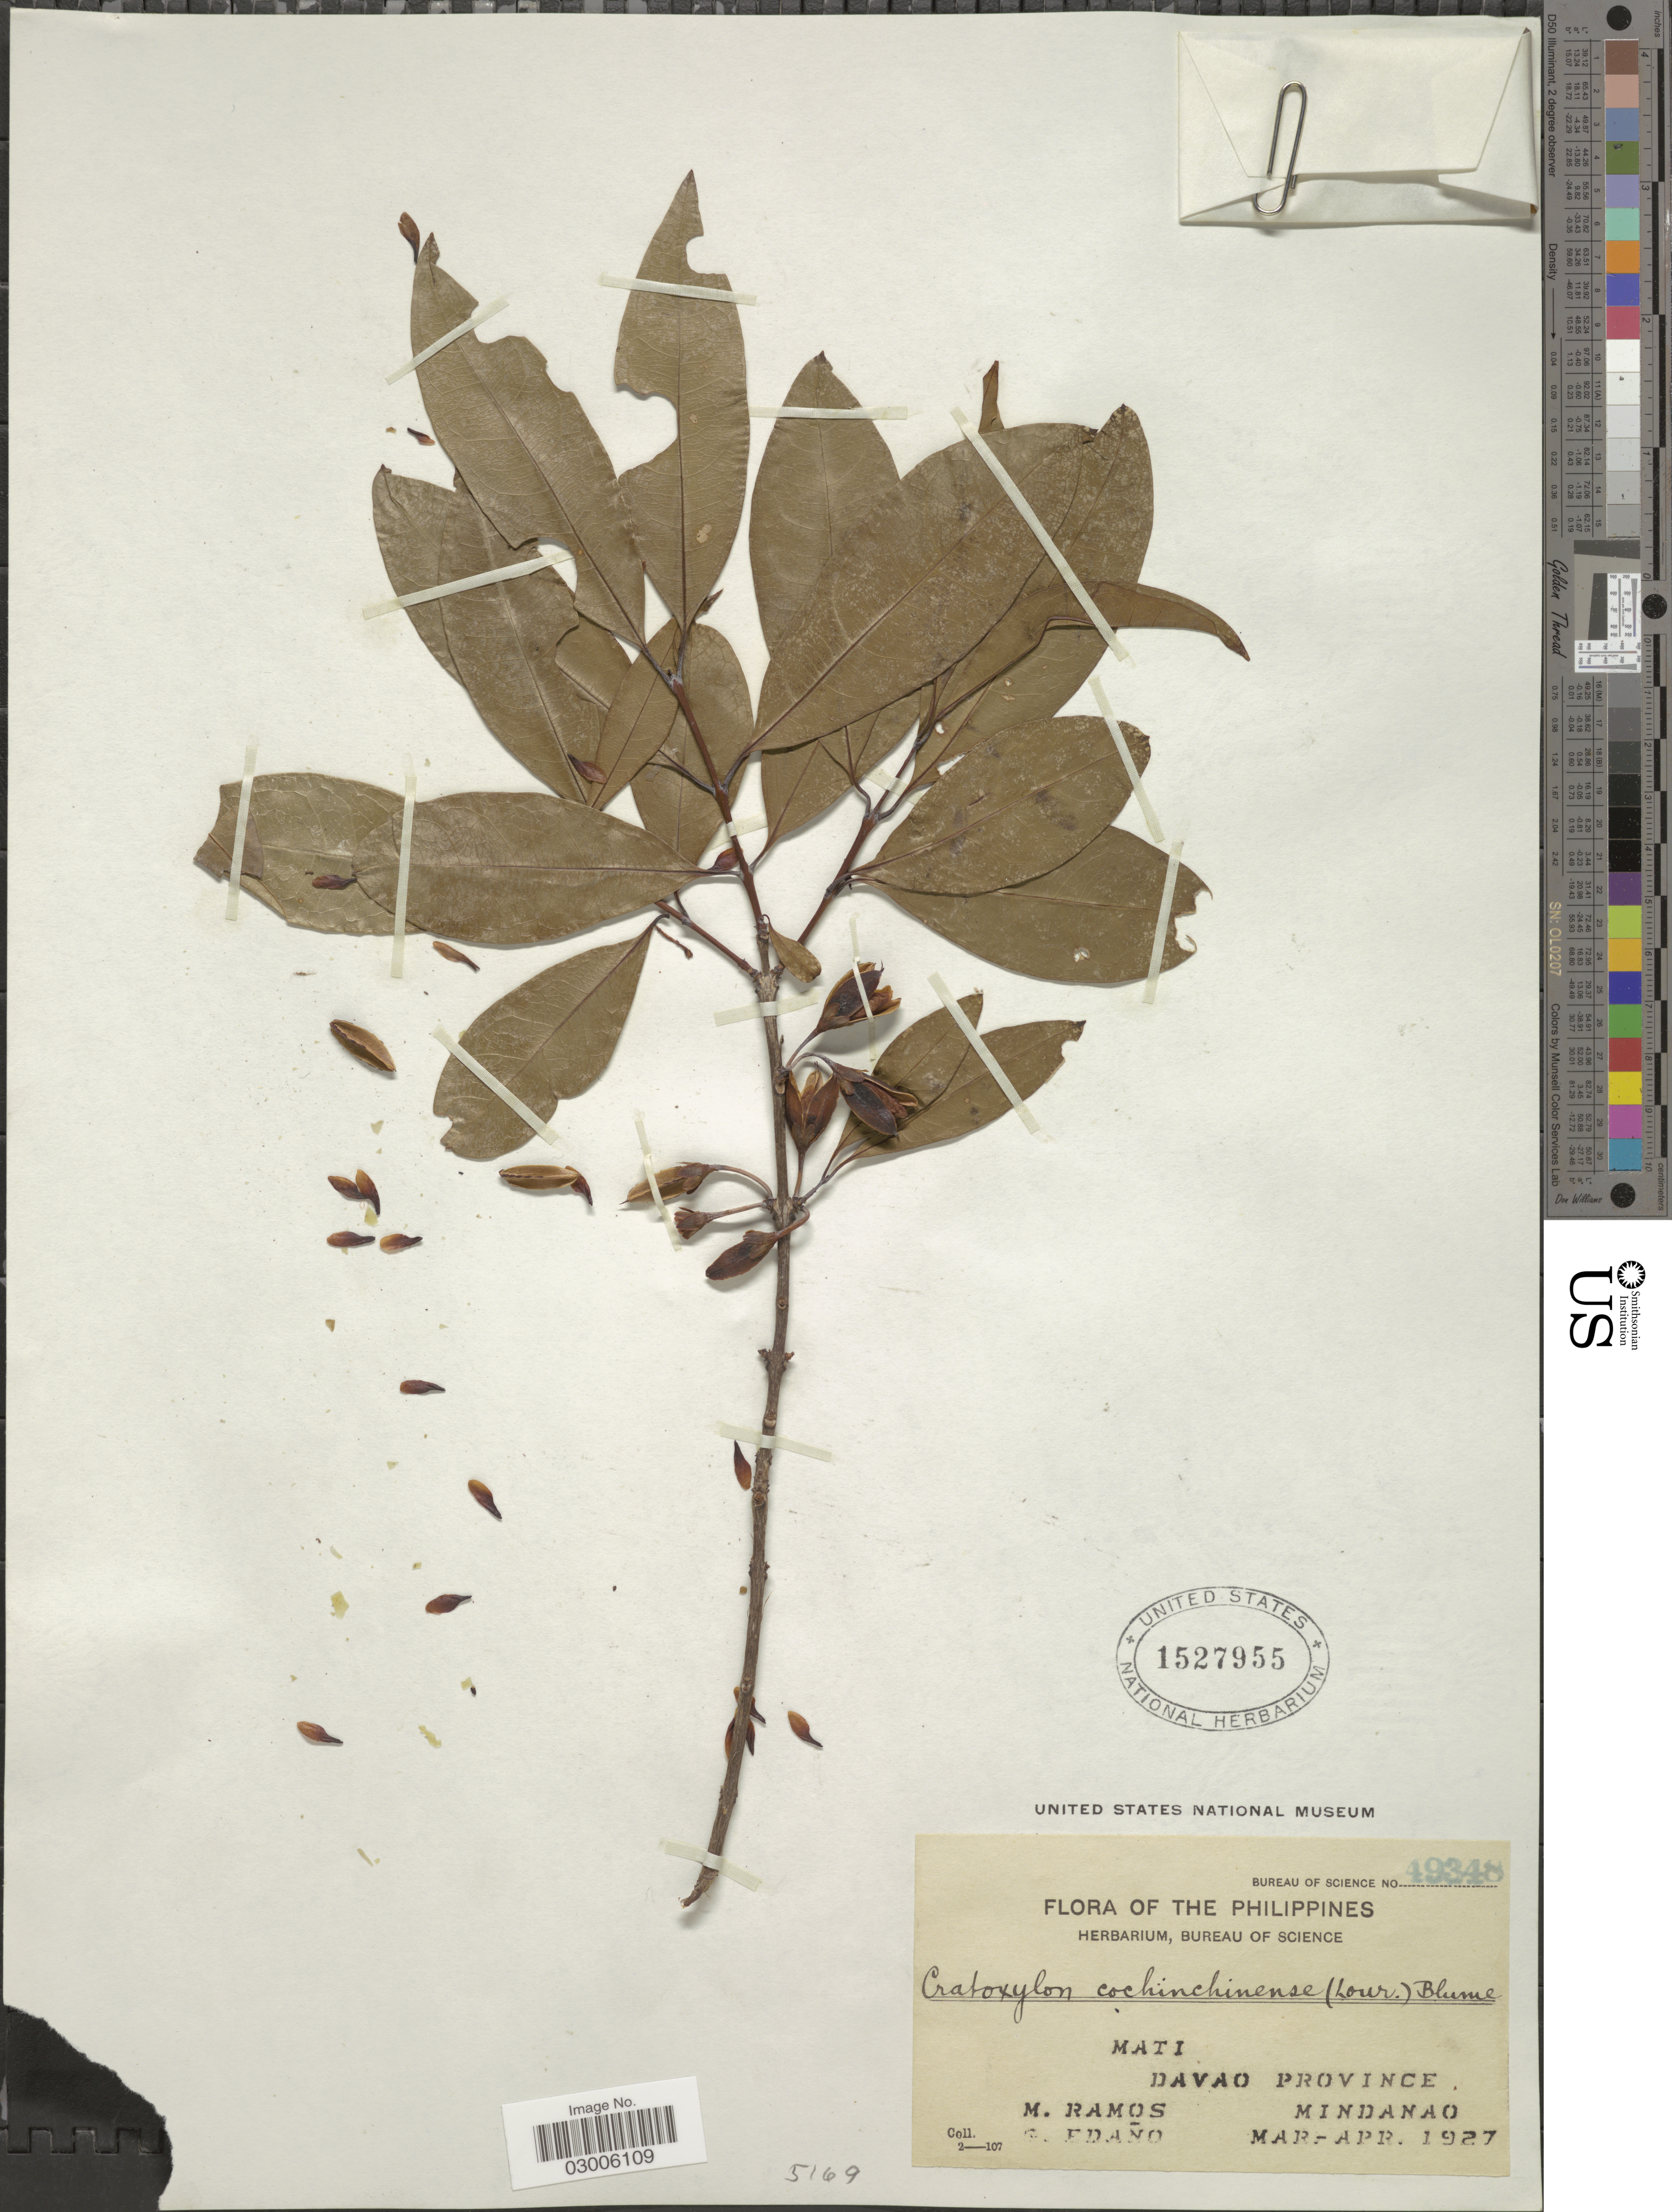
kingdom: Plantae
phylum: Tracheophyta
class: Magnoliopsida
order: Malpighiales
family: Hypericaceae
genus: Cratoxylum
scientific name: Cratoxylum cochinchinense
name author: (Lour.) Blume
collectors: M. Ramos & G. Edaño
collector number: Bureau of Science 49348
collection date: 1927-03/1927-04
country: Philippines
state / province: Davao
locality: Mati. Mindanao.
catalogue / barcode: US 1527955